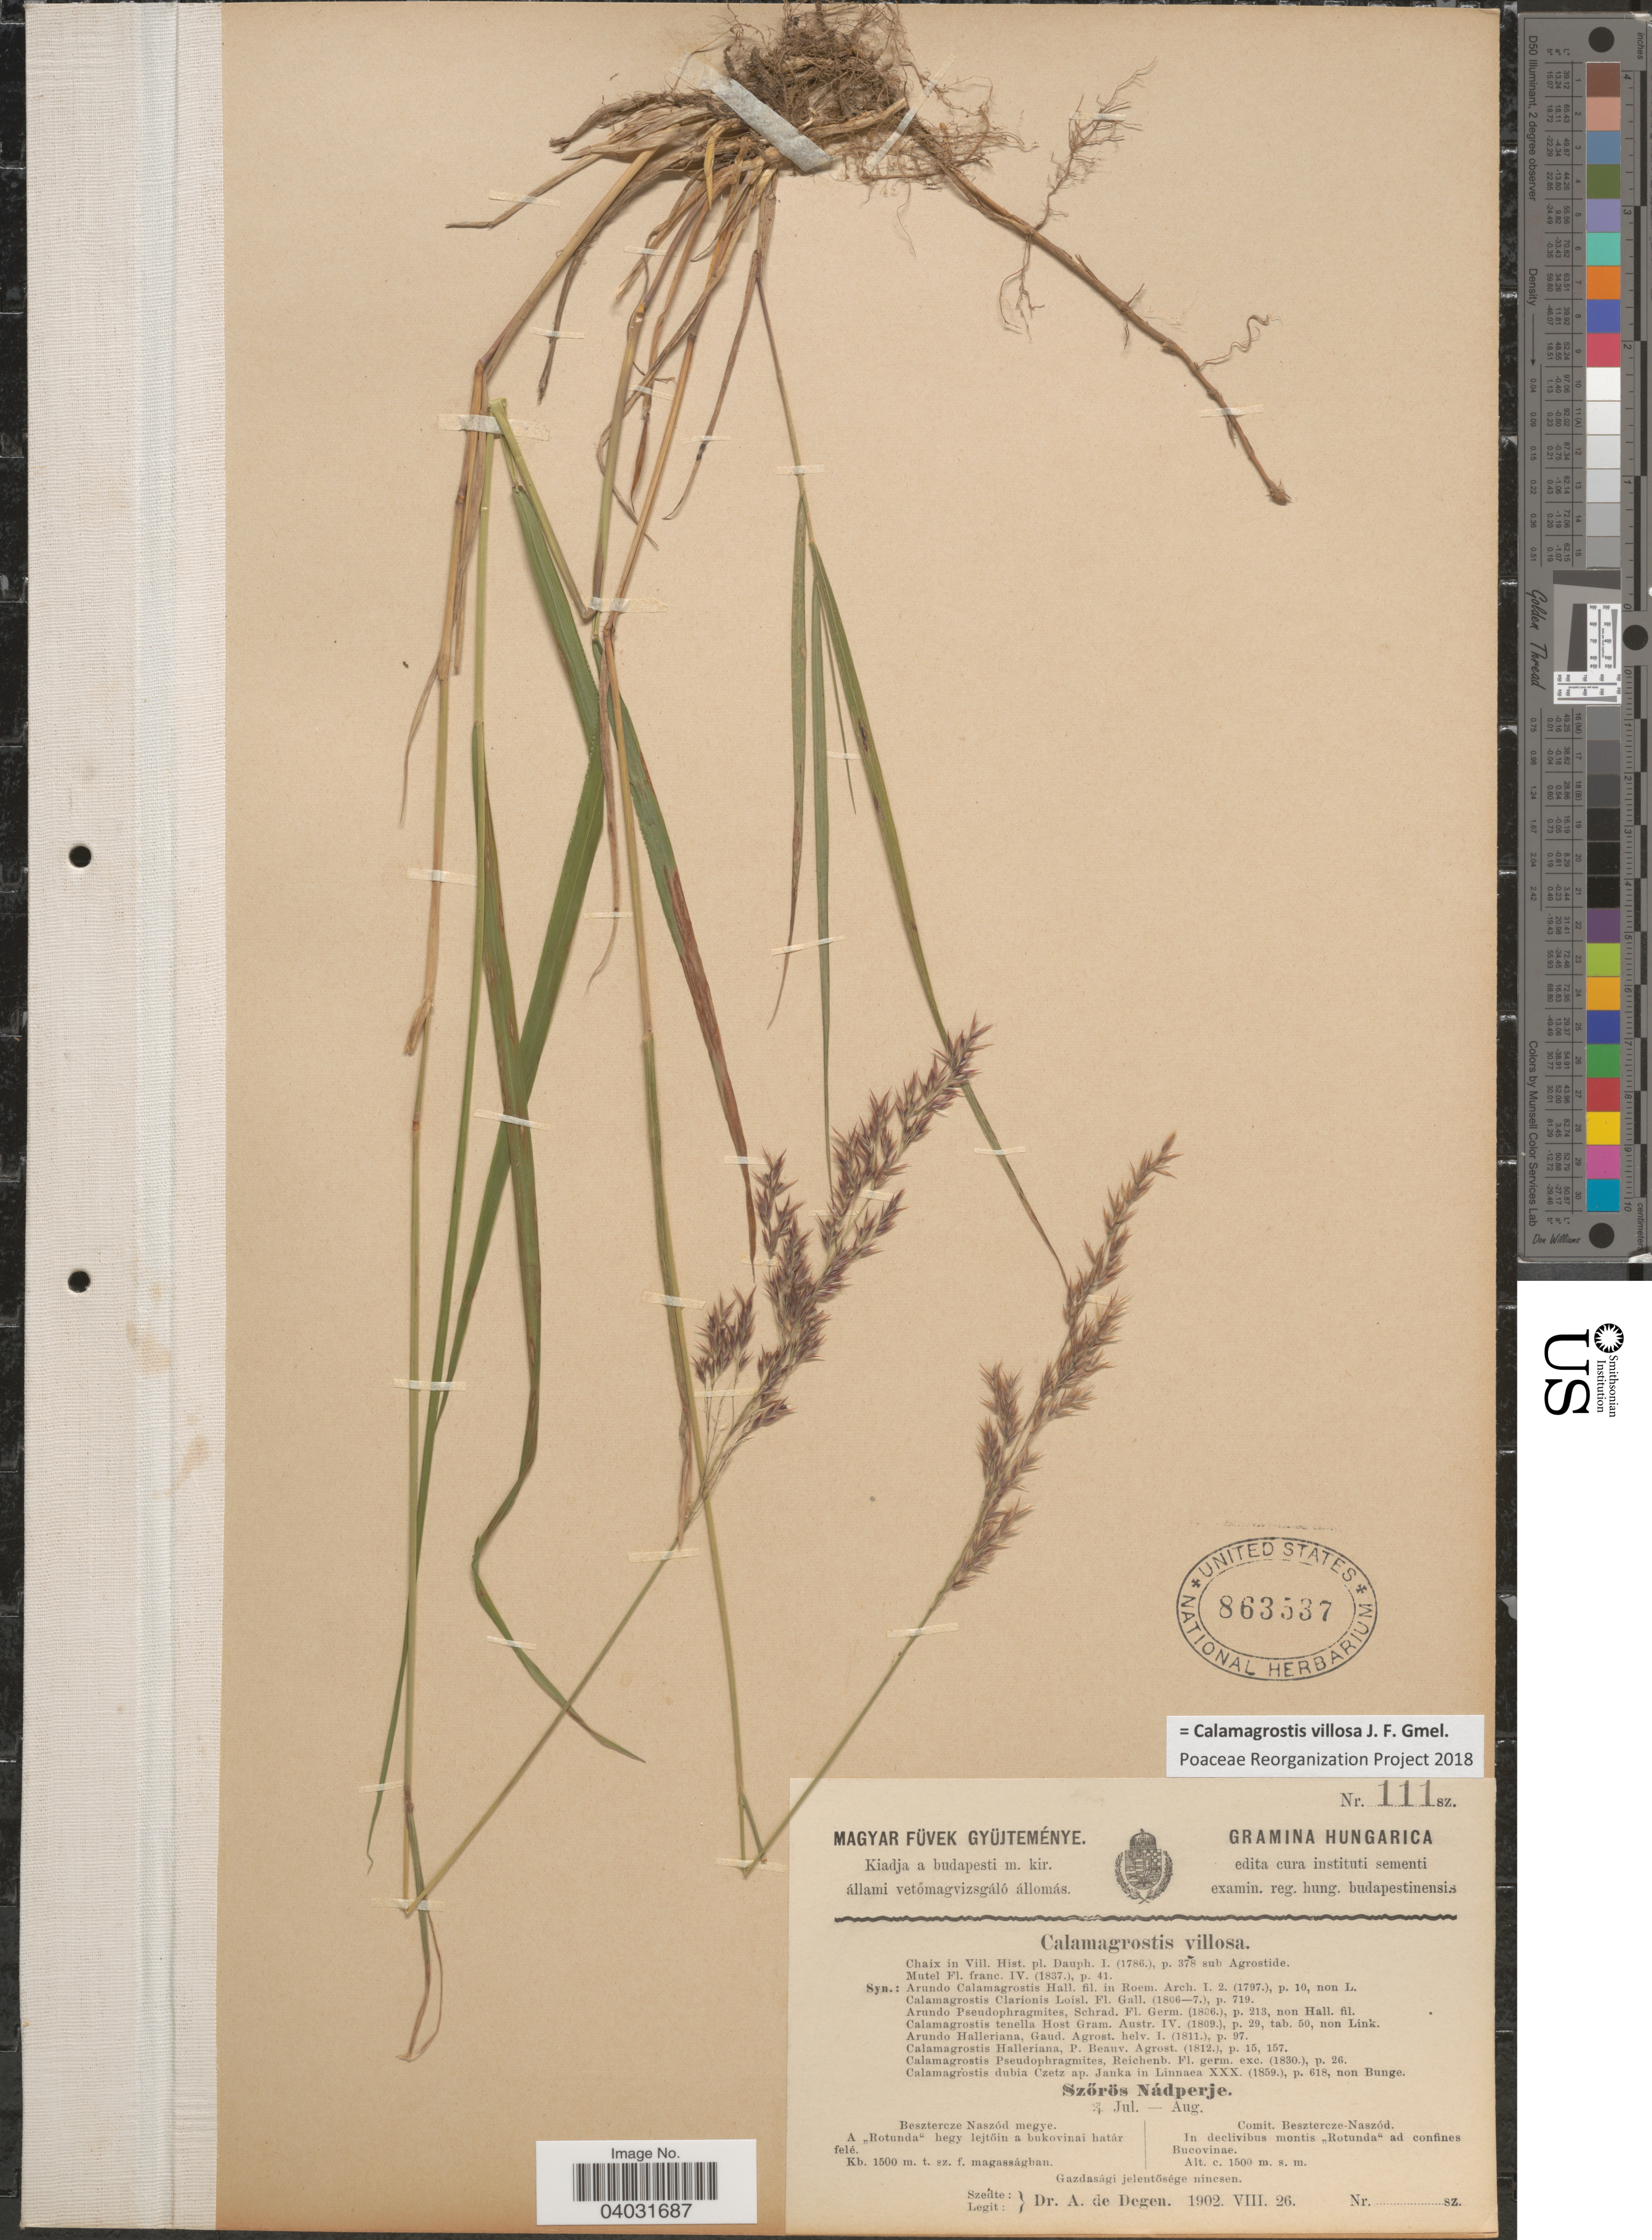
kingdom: Plantae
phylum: Tracheophyta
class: Liliopsida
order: Poales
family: Poaceae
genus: Calamagrostis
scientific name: Calamagrostis villosa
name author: J.F. Gmel.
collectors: A. Degen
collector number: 111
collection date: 1902-08-26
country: Hungary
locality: Comit. Besztercze-Naszód. In declivibus montis "Rotunda" ad confines Bucovinae.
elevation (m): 1500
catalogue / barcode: US 863537